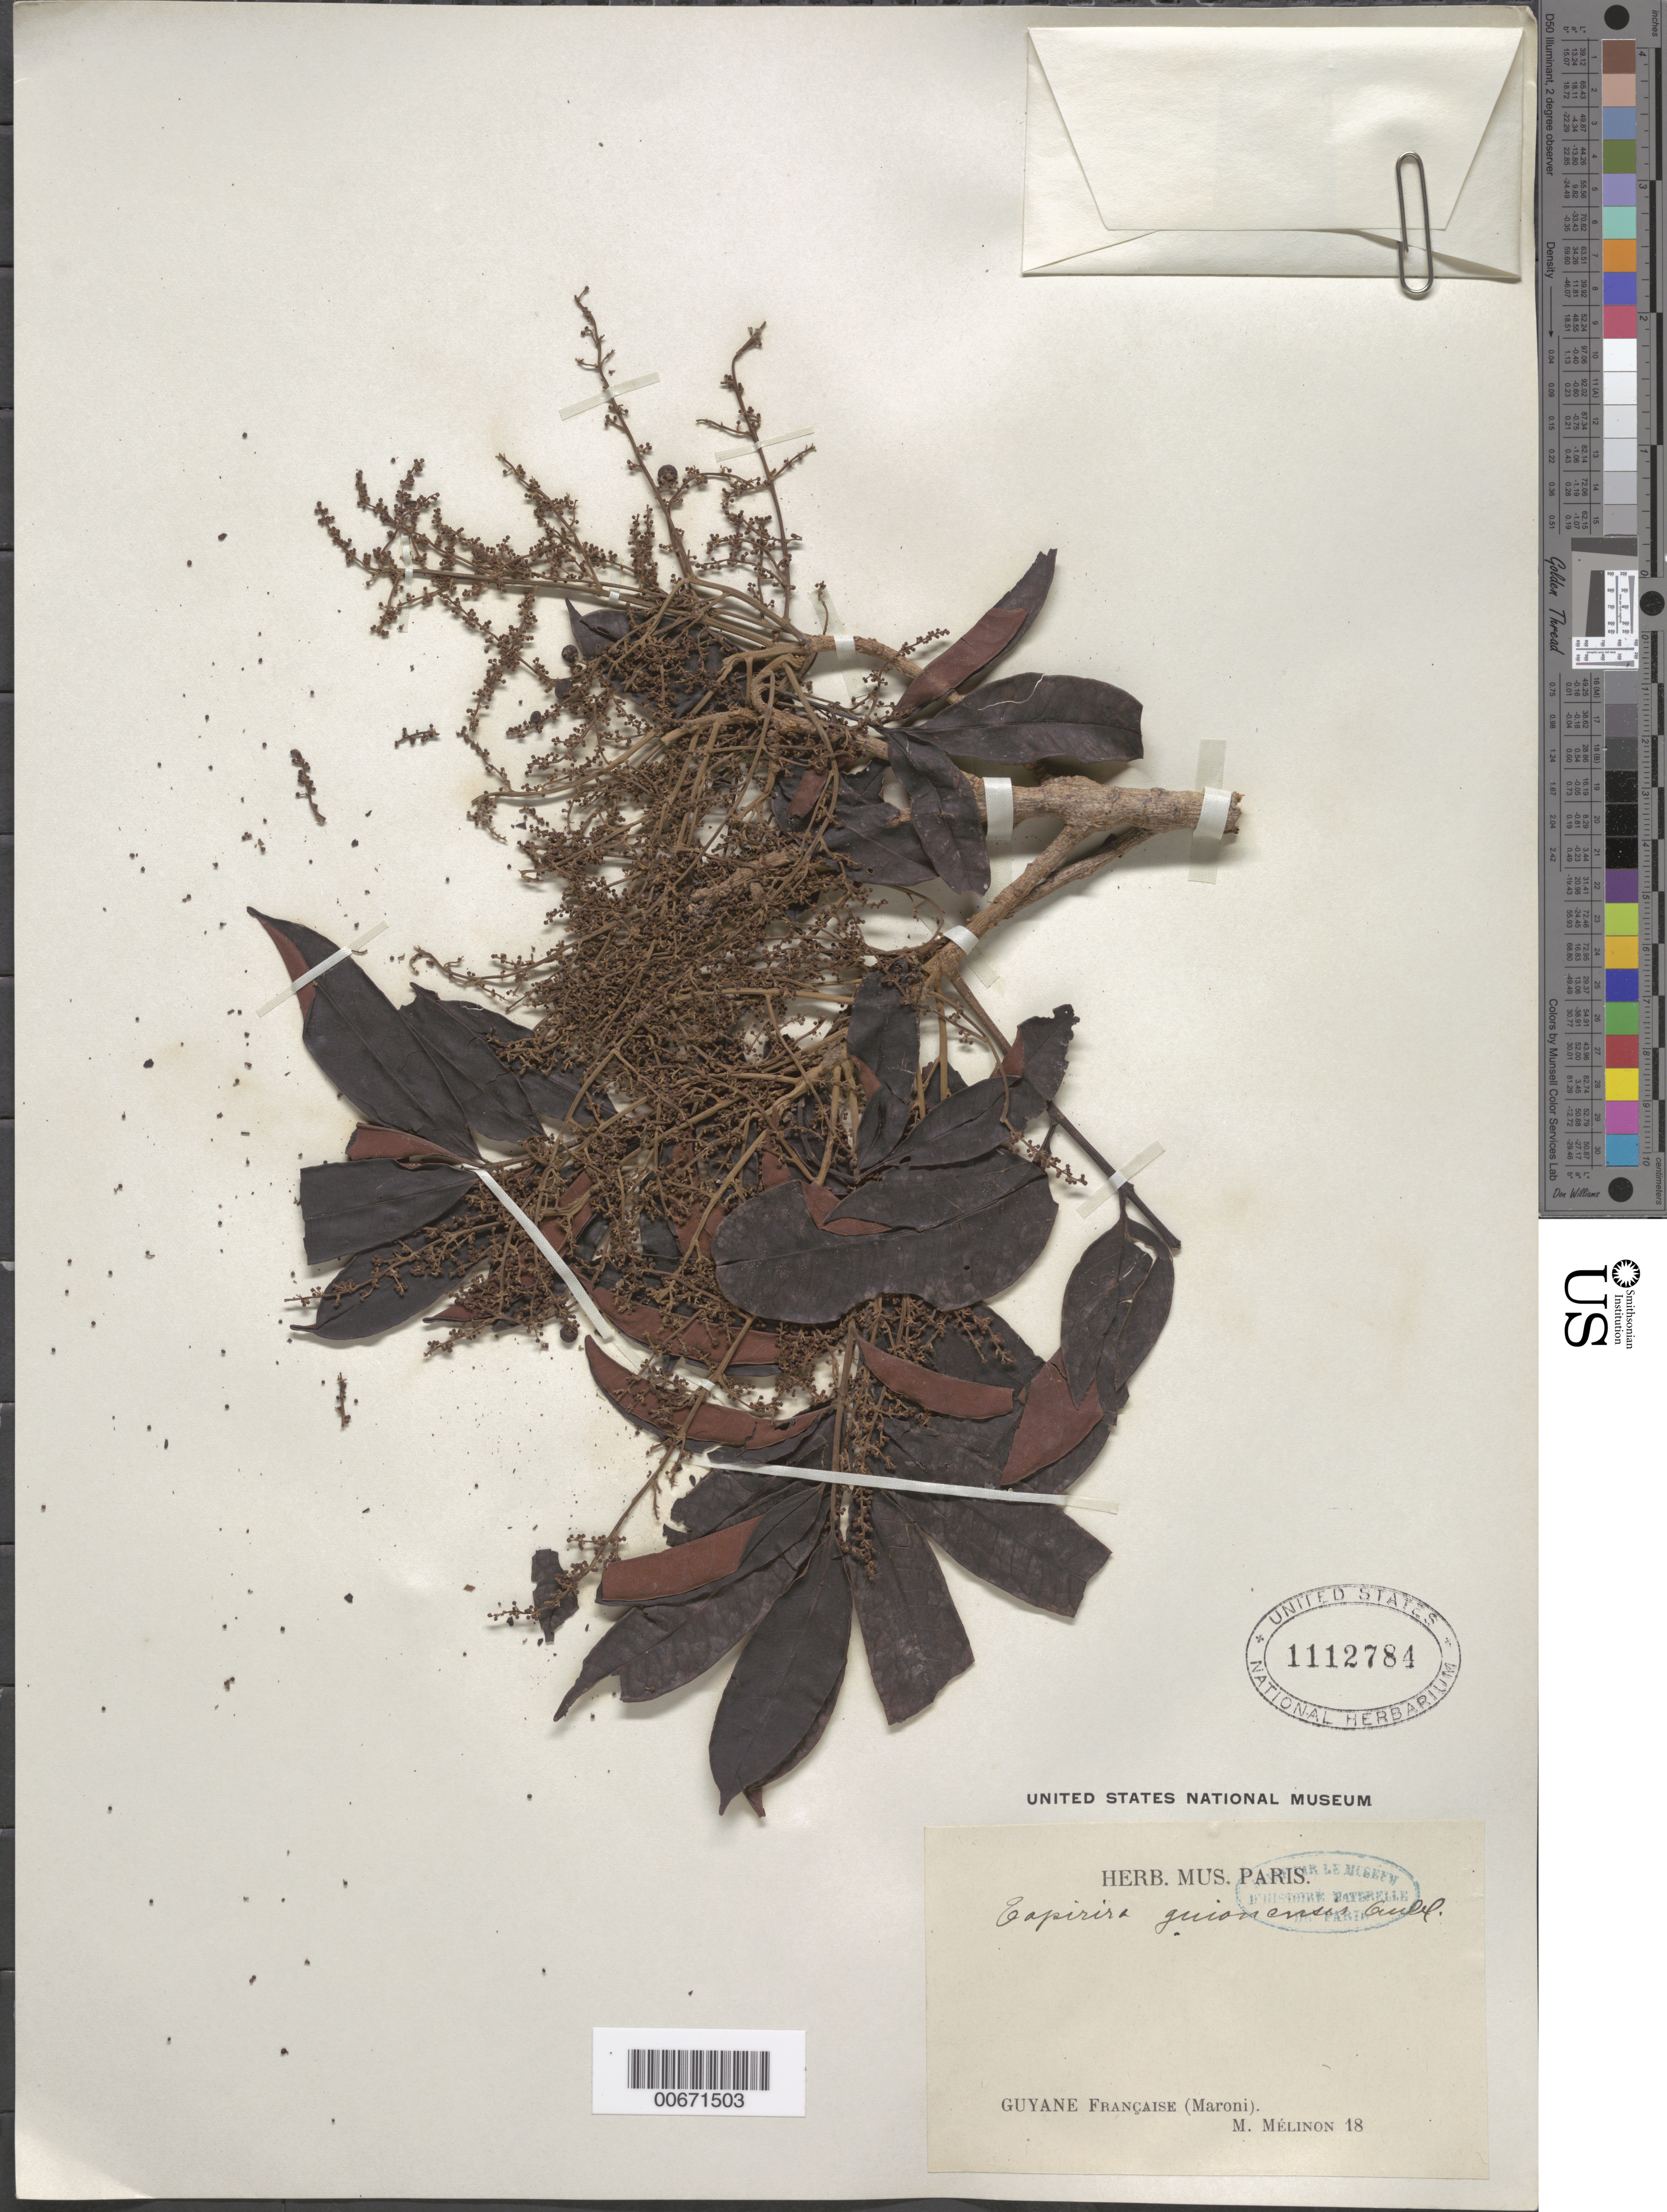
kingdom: Plantae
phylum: Tracheophyta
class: Magnoliopsida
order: Sapindales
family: Anacardiaceae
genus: Tapirira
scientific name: Tapirira guianensis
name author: Aubl.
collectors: E. Mélinon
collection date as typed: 18??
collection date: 1800/1899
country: French Guiana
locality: Maroni R.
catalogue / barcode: US 1112784